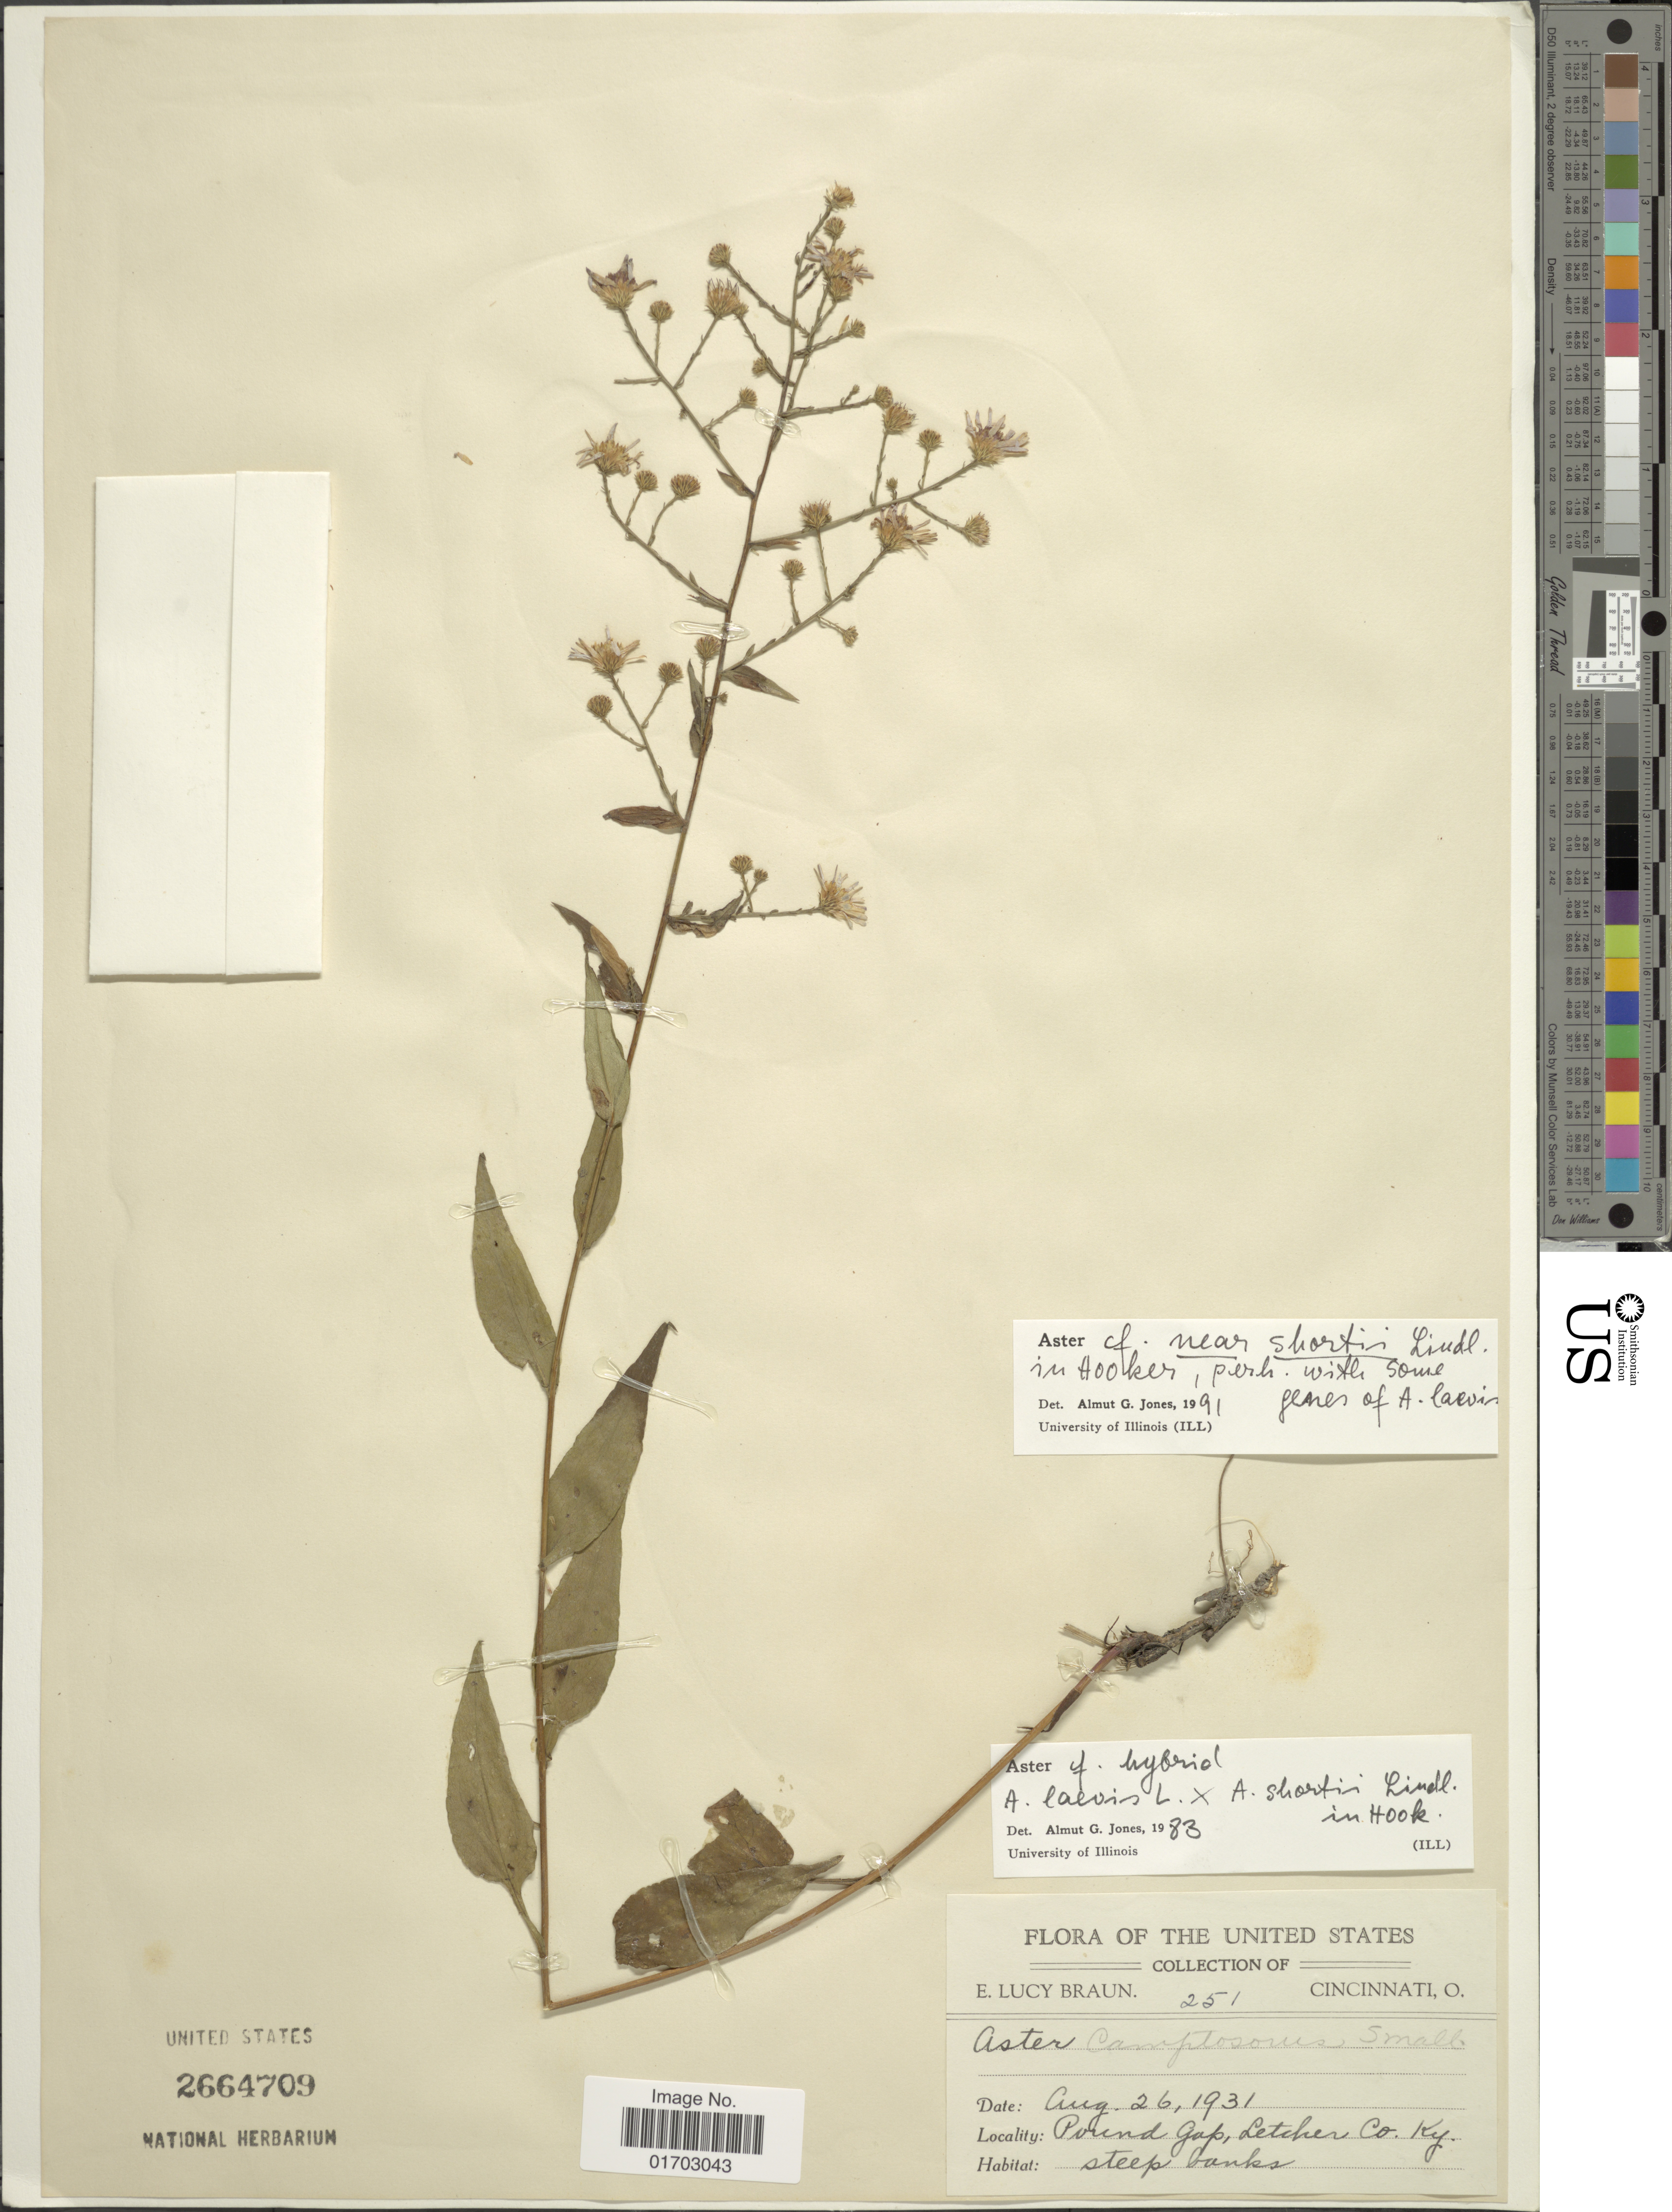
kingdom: Plantae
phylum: Tracheophyta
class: Magnoliopsida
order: Asterales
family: Asteraceae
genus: Symphyotrichum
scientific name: Symphyotrichum shortii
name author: (Lindl.) G.L. Nesom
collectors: E. L. Braun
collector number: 251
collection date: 1931-08-26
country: United States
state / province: Kentucky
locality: The United States, Pound Gap, Letcher Co.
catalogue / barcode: US 2664709